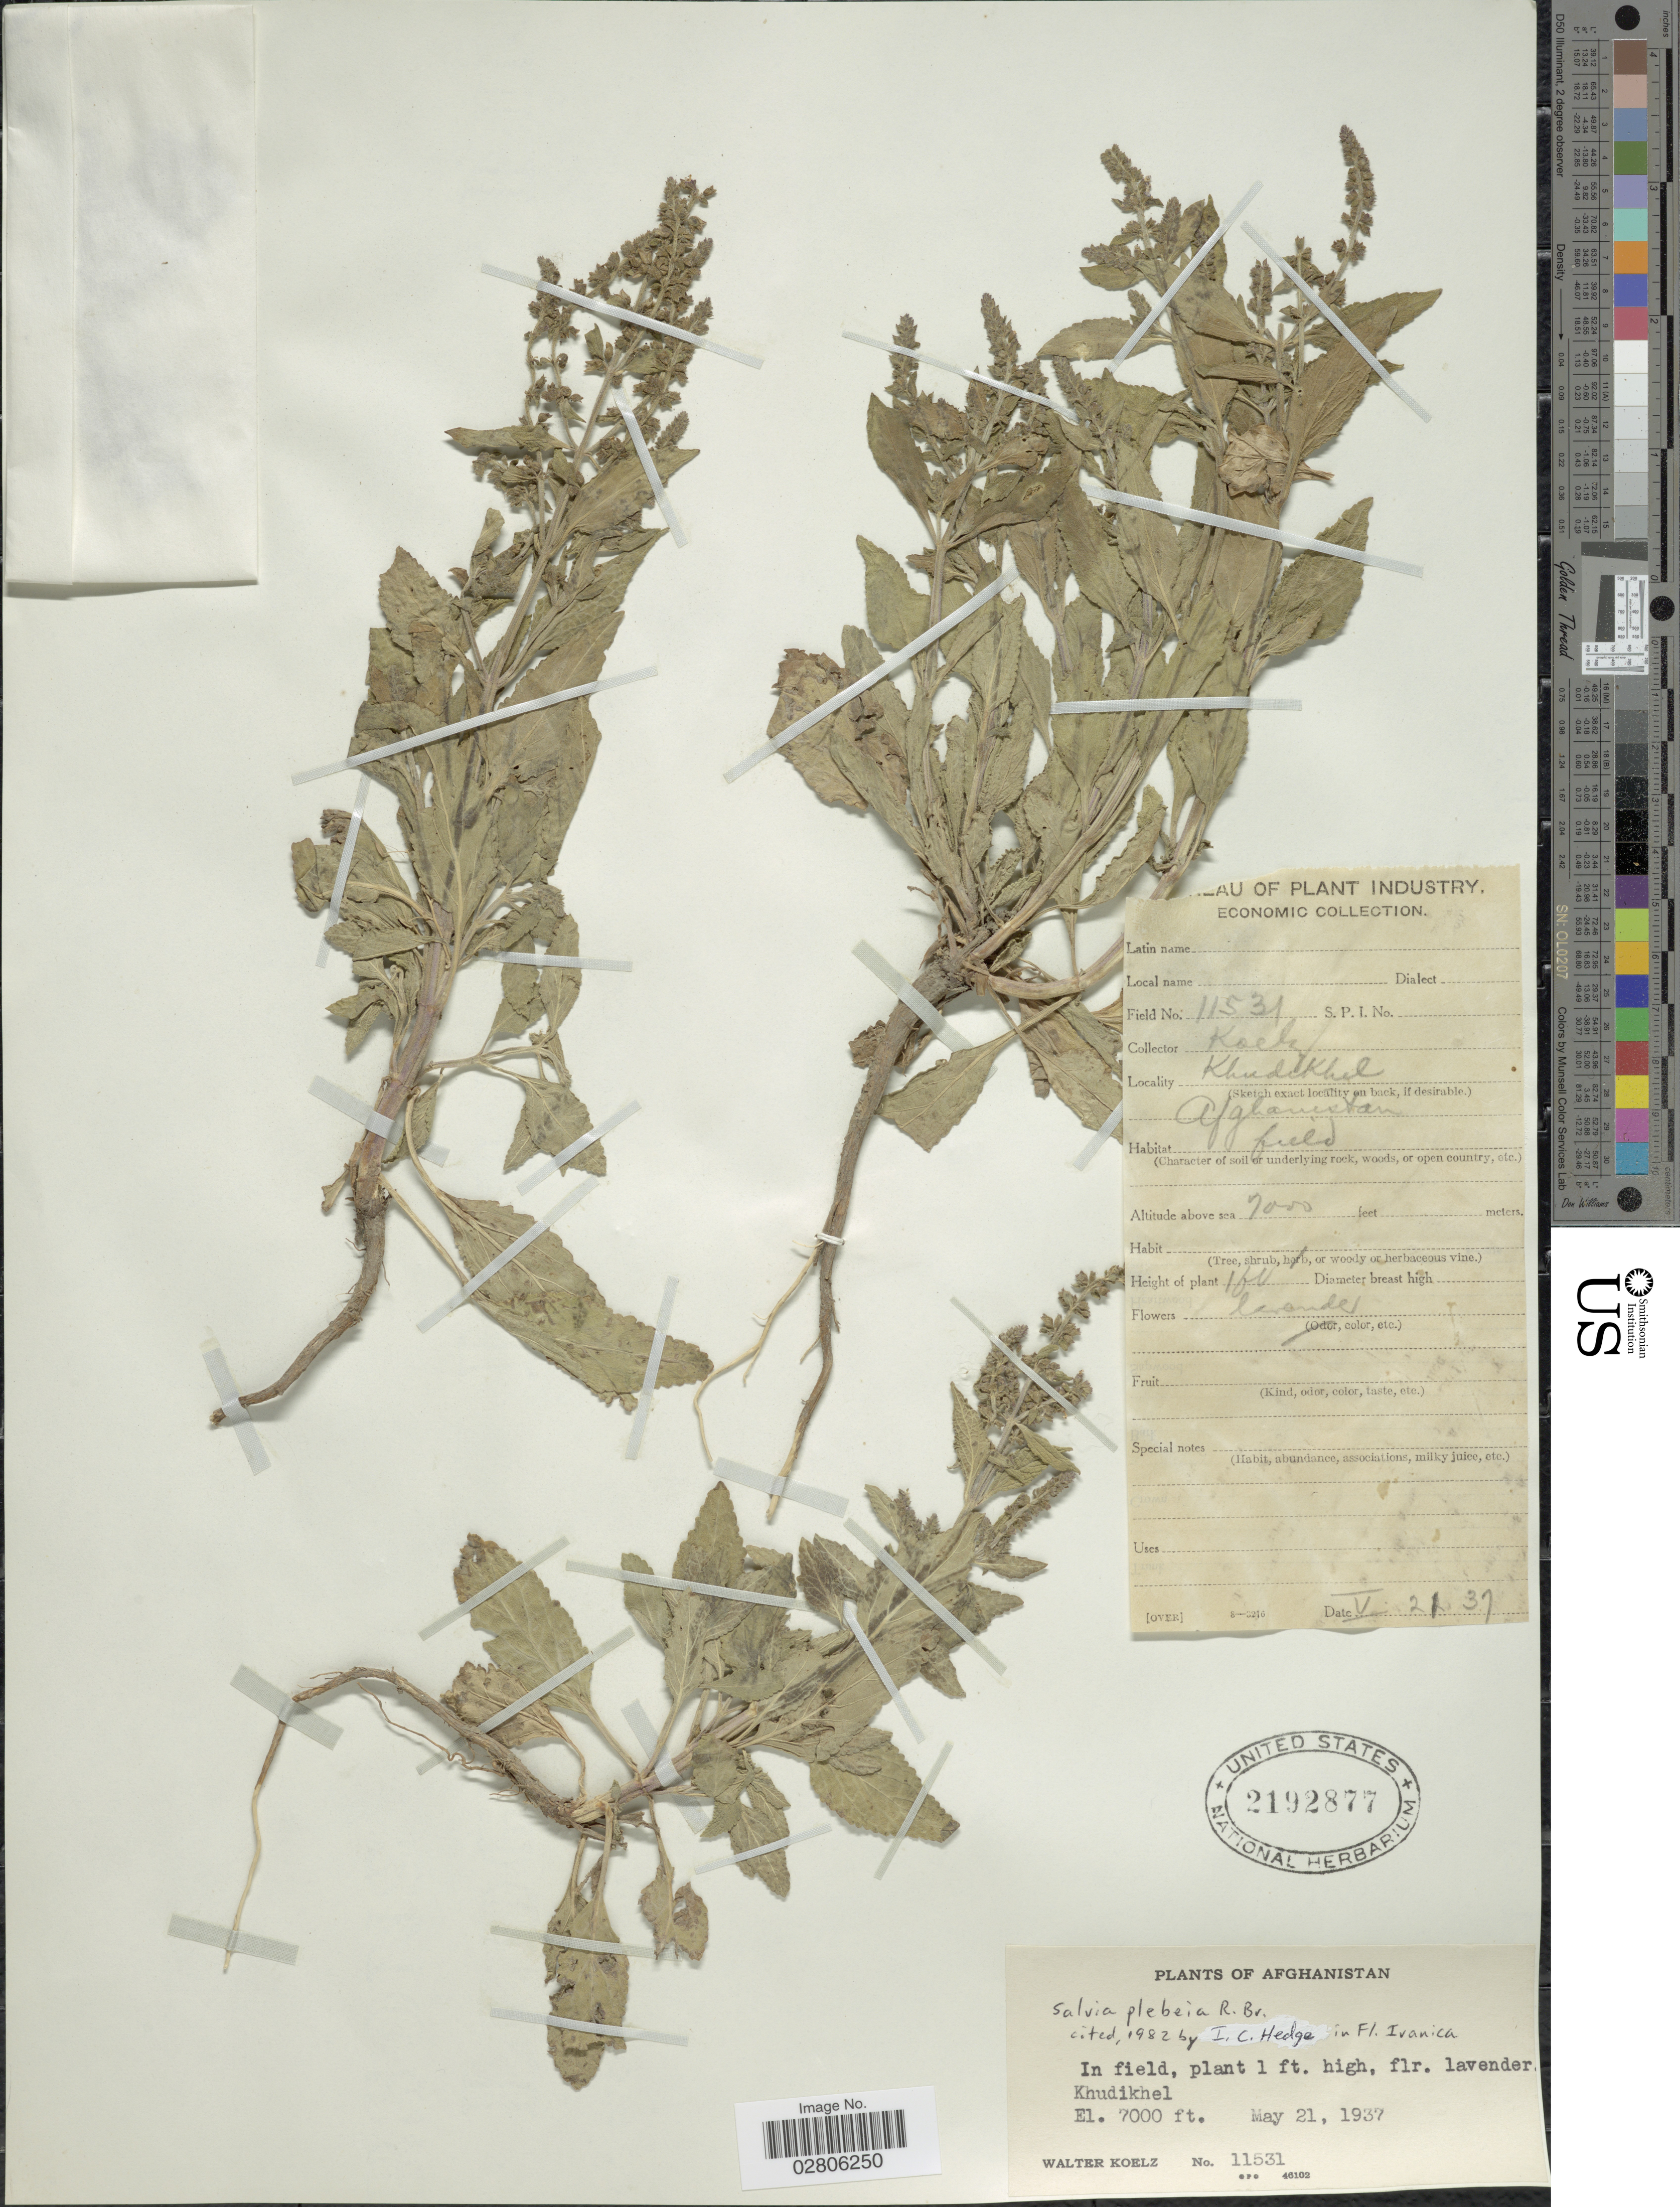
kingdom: Plantae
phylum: Tracheophyta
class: Magnoliopsida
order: Lamiales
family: Lamiaceae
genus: Salvia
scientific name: Salvia plebeia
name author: R. Br.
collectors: W. N. Koelz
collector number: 11531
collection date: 1937-05-21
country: Afghanistan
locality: Khudikhel.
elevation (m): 2134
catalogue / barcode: US 2192877